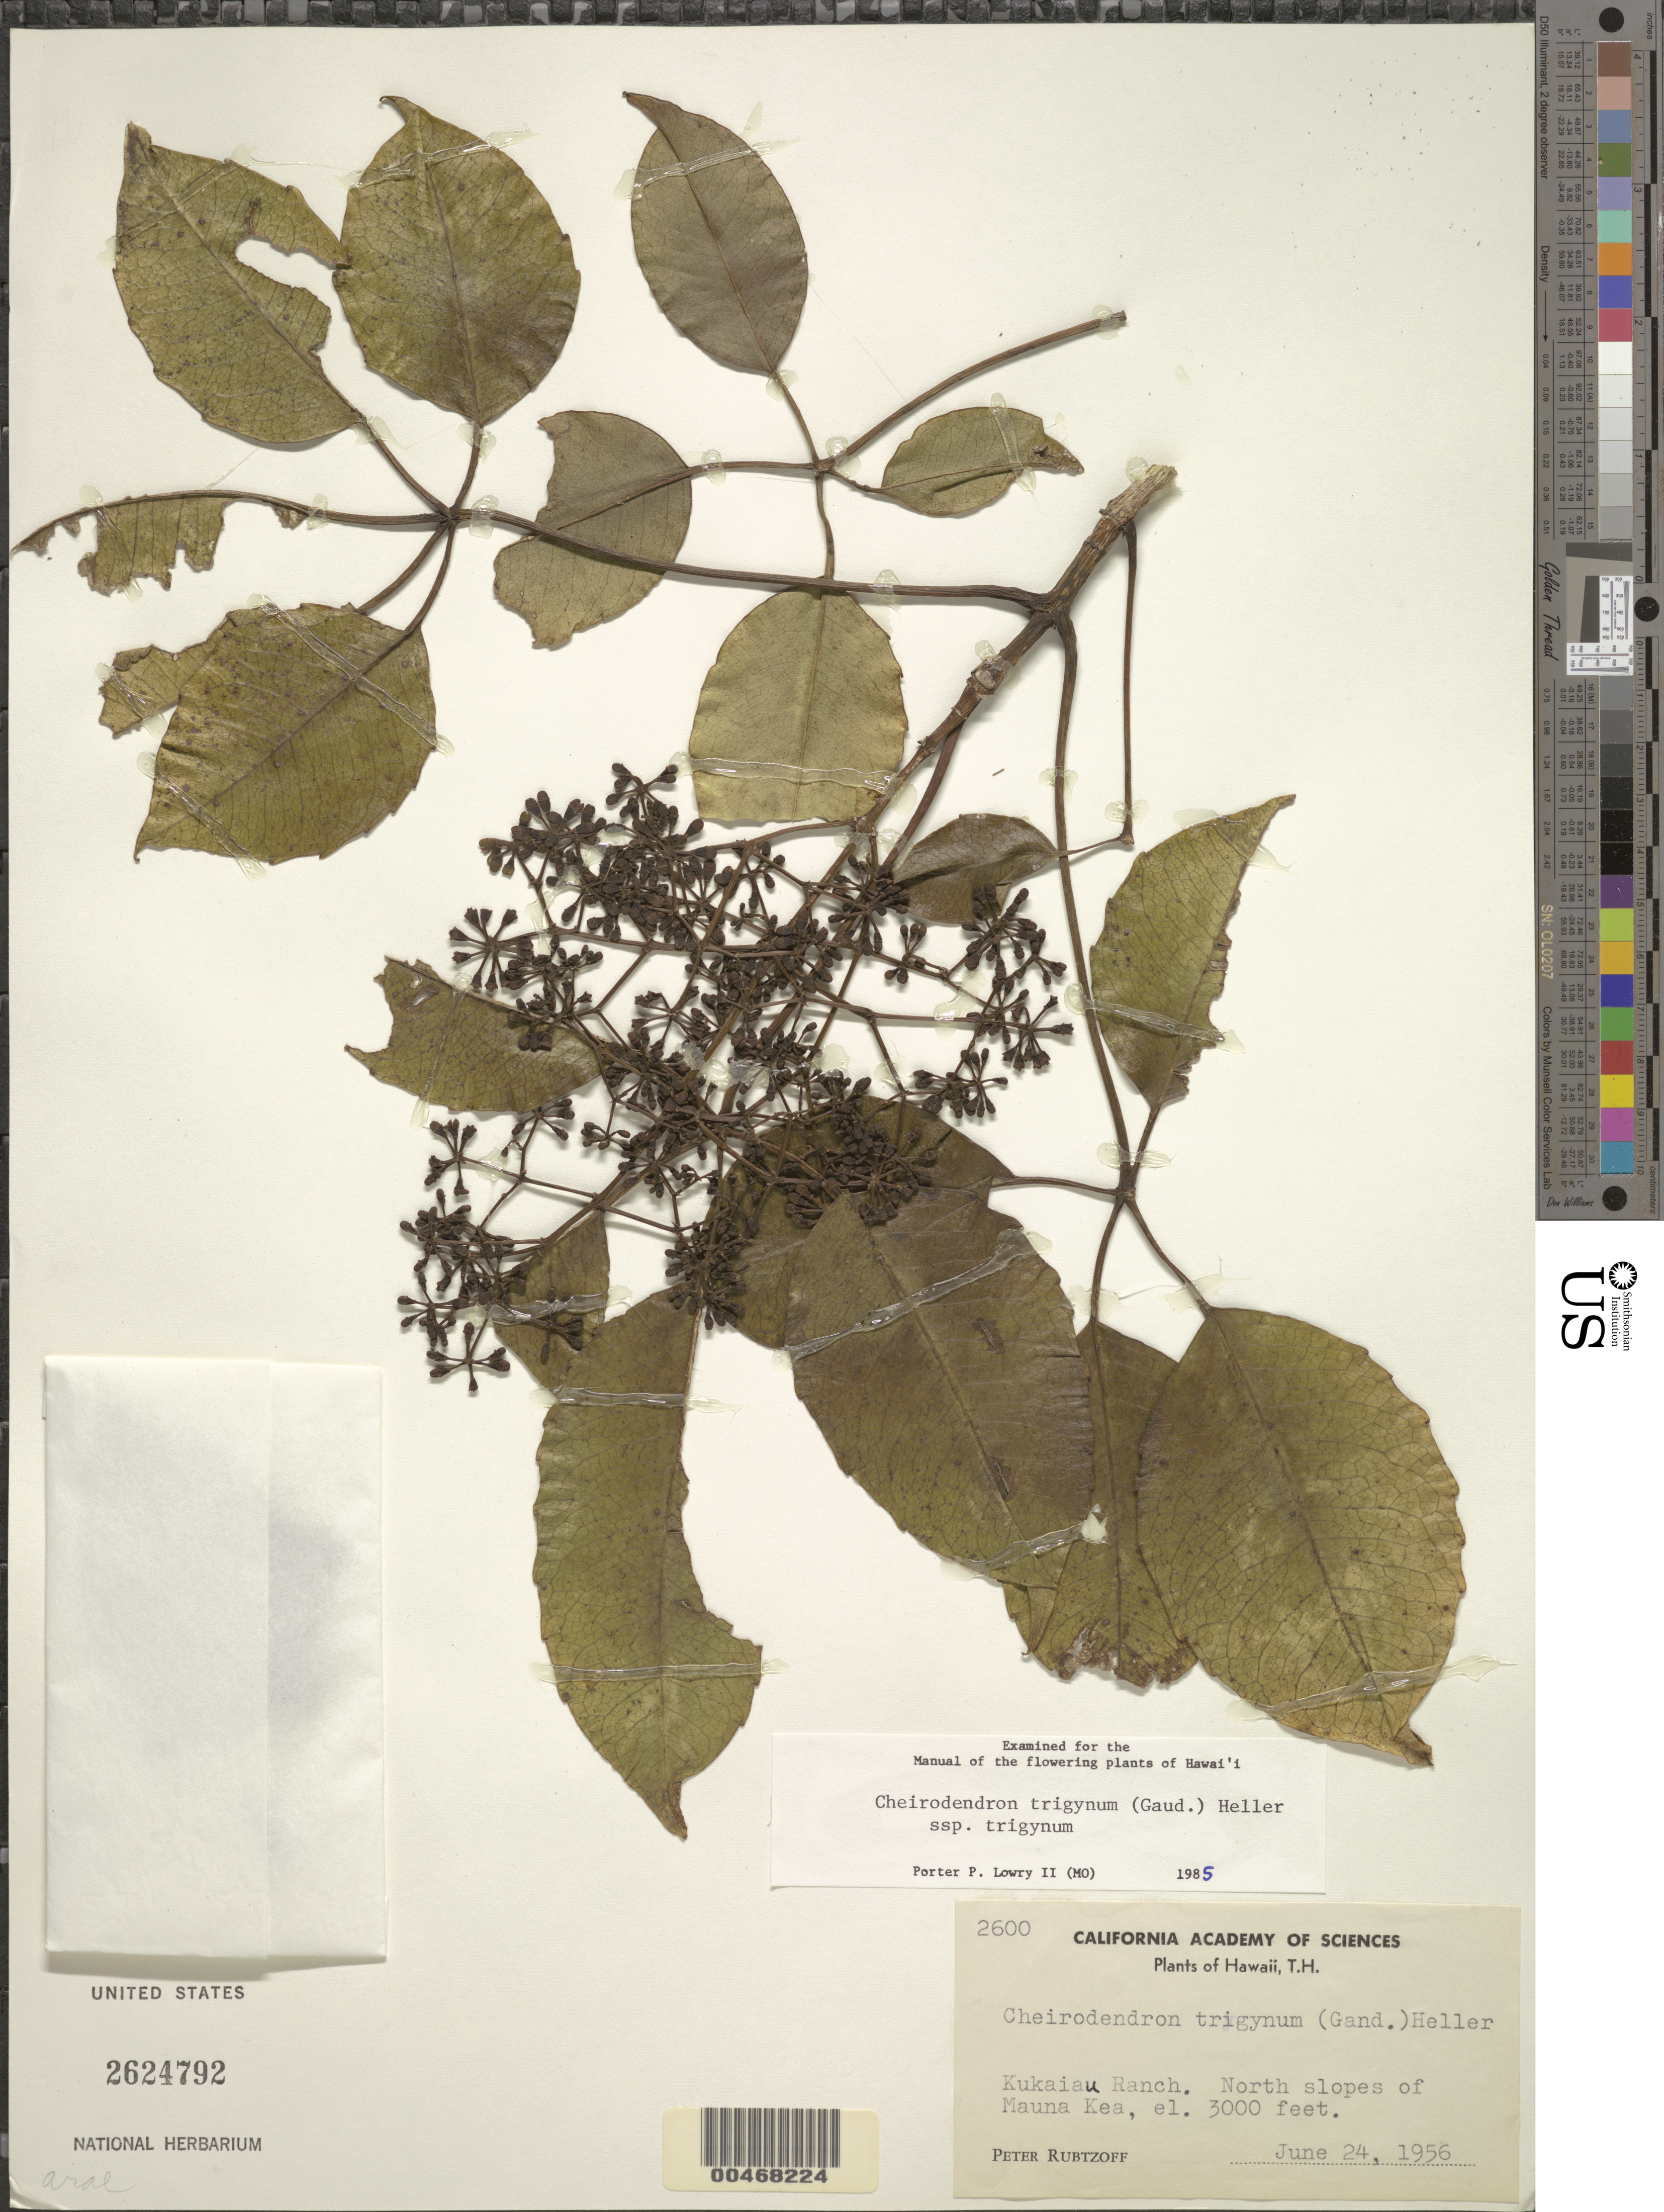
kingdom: Plantae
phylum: Tracheophyta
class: Magnoliopsida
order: Apiales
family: Araliaceae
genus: Cheirodendron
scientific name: Cheirodendron trigynum subsp. trigynum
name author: (Gaudich.) A. Heller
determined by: Lowry, P. P., (MO), Missouri Botanical Garden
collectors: P. Rubtzoff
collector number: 2600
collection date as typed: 24 Jun 1956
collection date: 1956-06-24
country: United States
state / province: Hawaii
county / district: Hawaii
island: Hawaii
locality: Kukaiau Ranch, N slopes of Mauna Kea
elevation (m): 914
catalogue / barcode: US 2624792